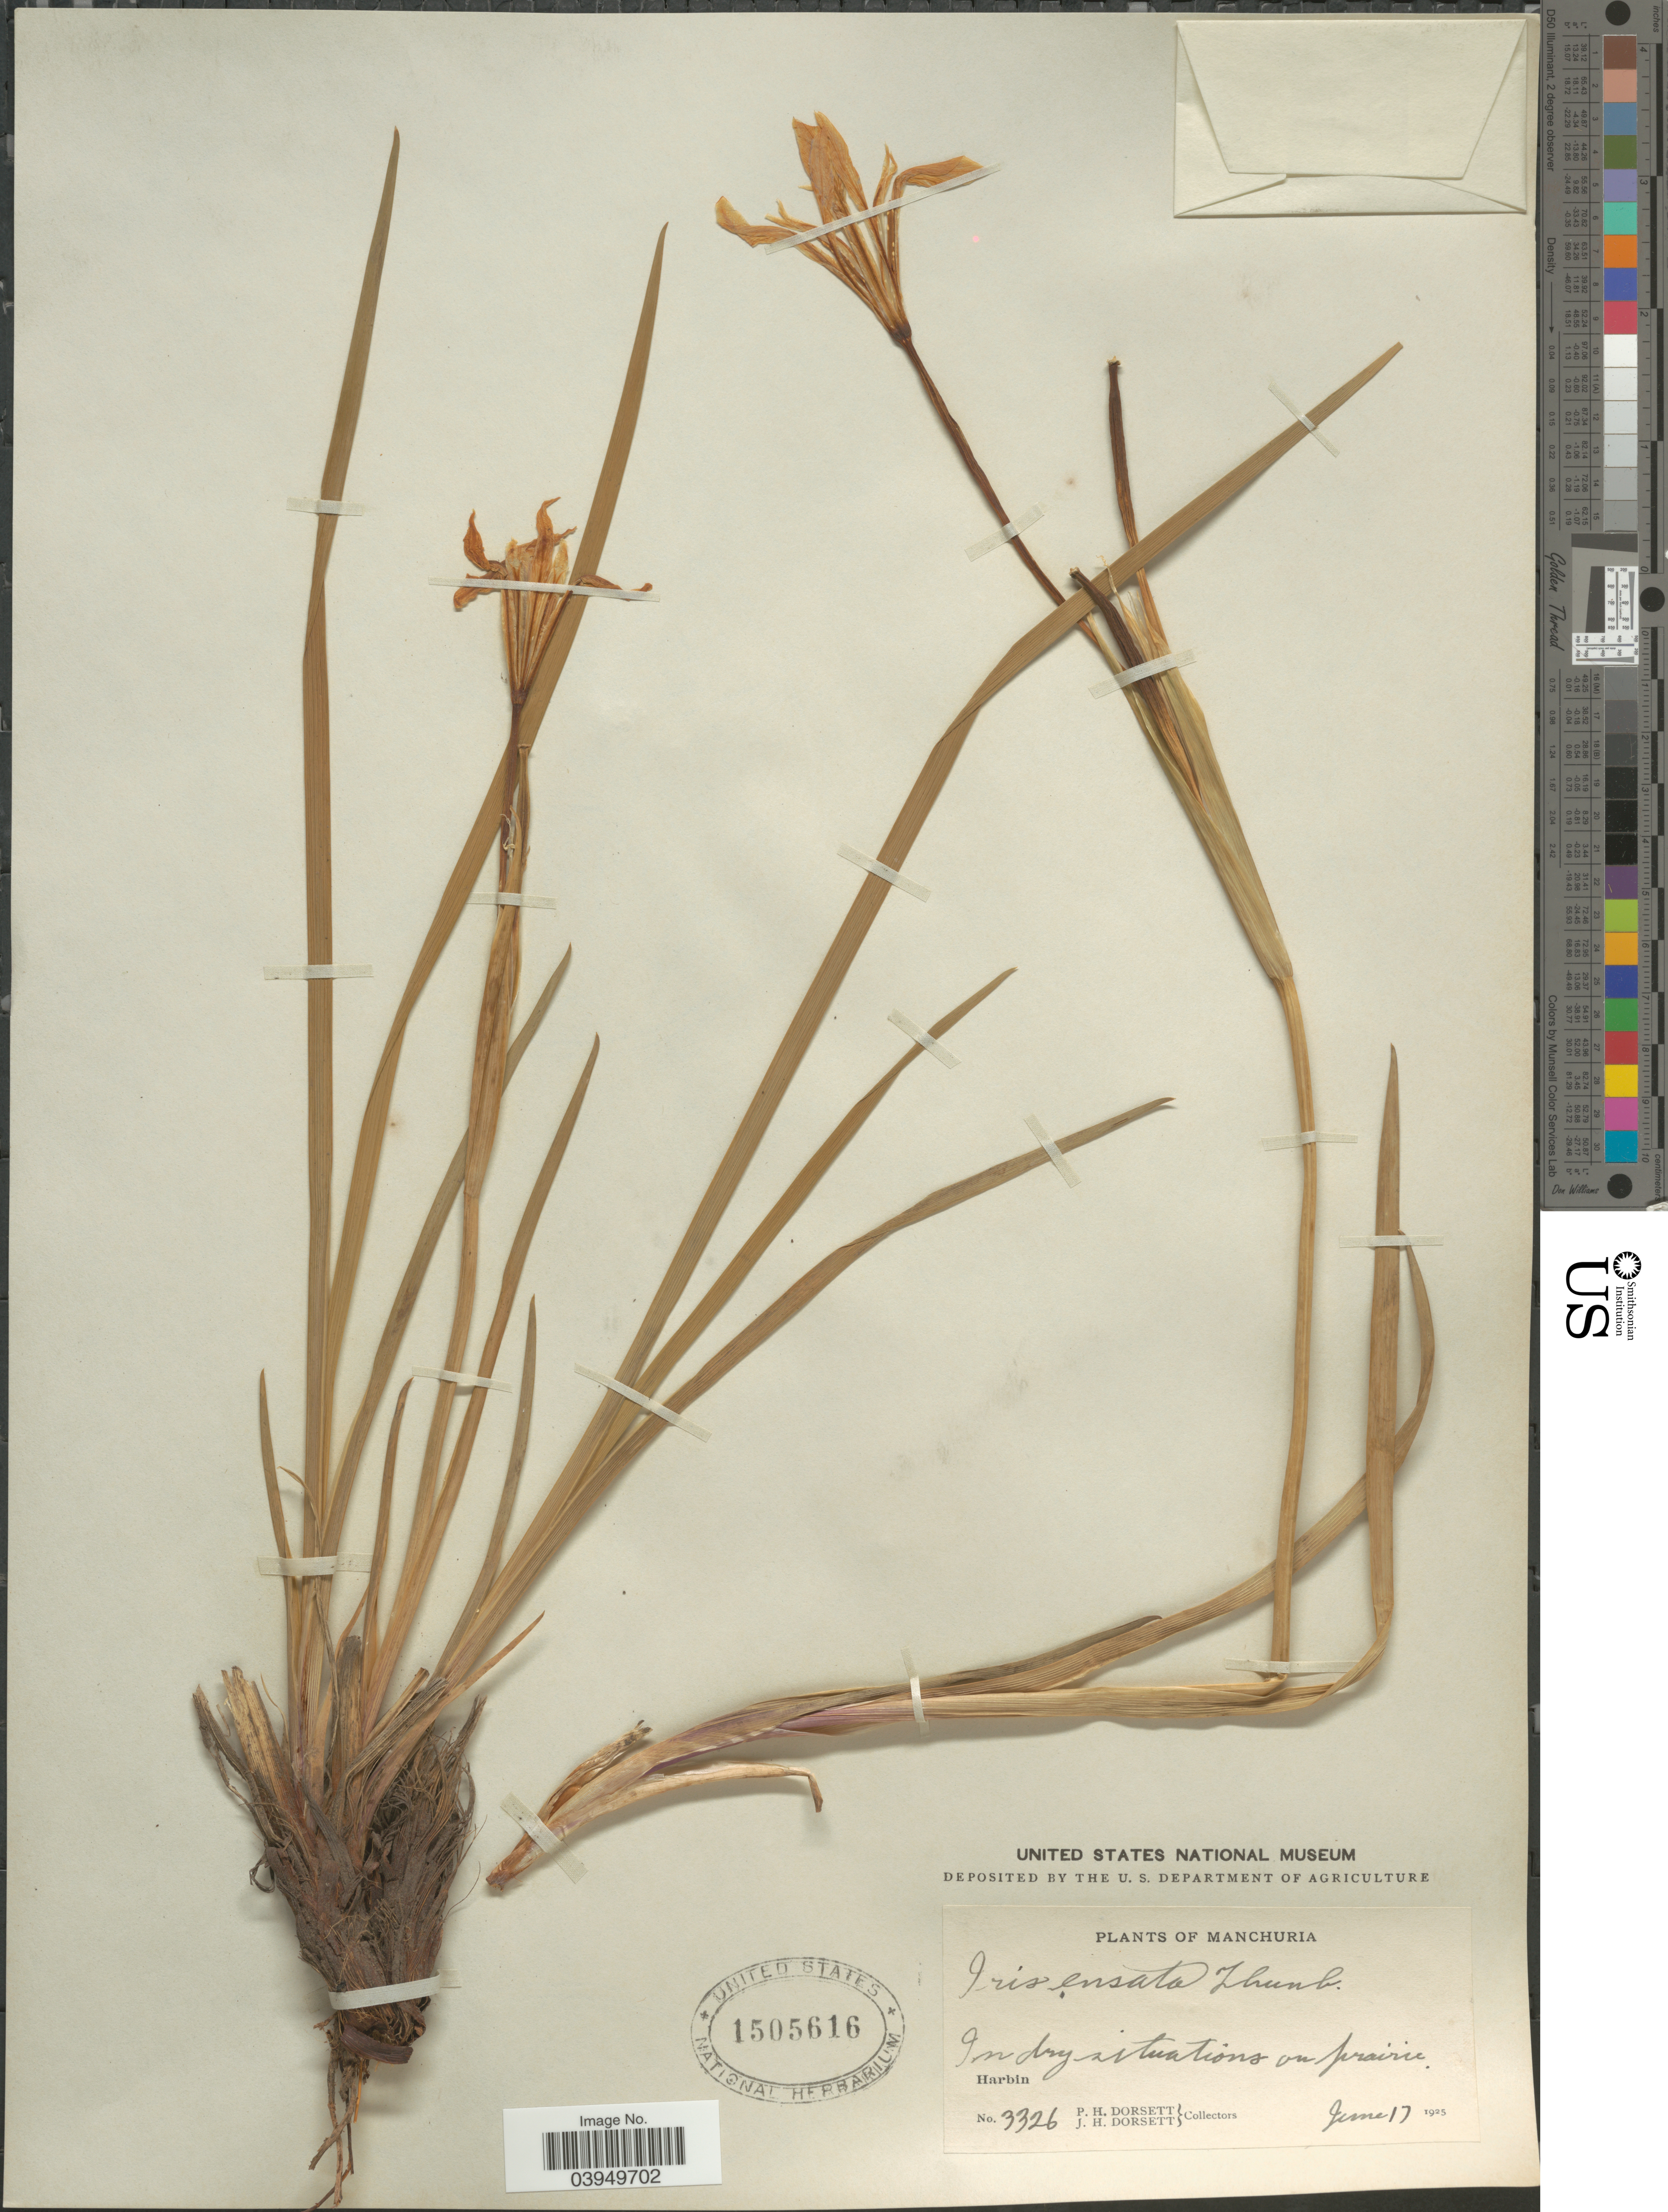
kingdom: Plantae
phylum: Tracheophyta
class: Liliopsida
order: Asparagales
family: Iridaceae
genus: Iris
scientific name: Iris ensata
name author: Thunb.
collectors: P. H. Dorsett & J. Dorsett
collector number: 3326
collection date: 1925-06-17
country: China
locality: Manchuria. Harbin.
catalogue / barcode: US 1505616